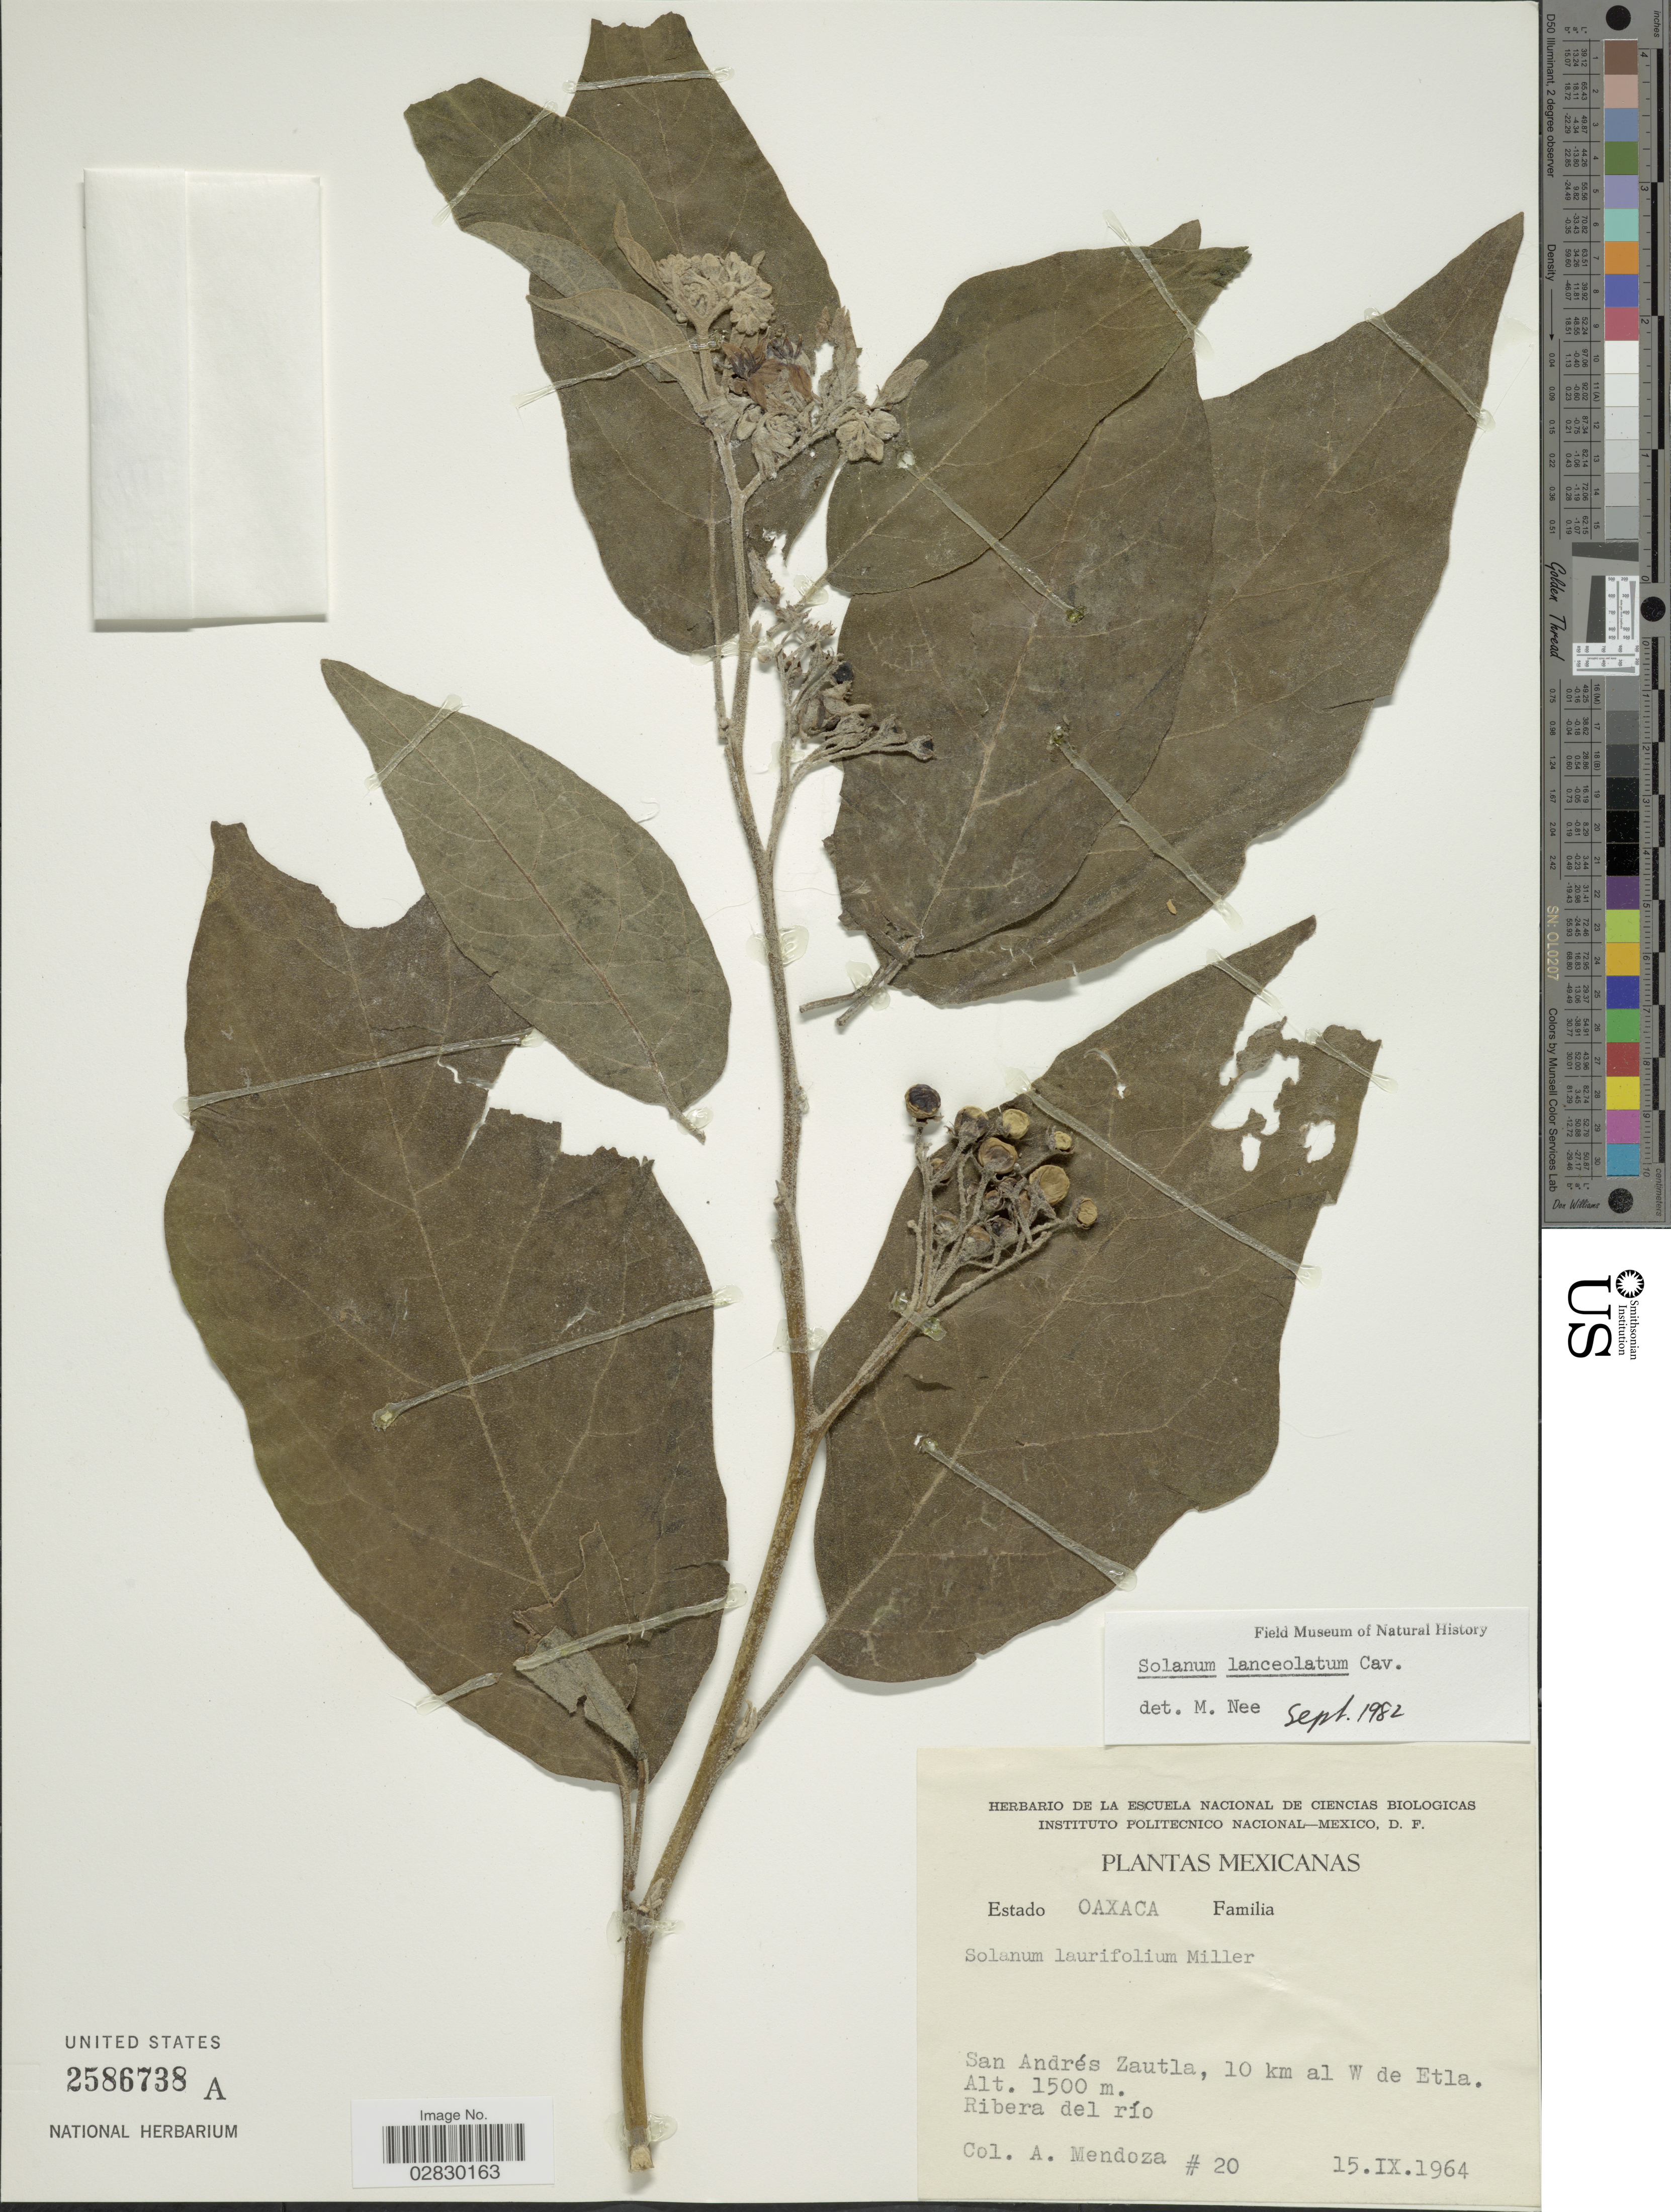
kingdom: Plantae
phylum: Tracheophyta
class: Magnoliopsida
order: Solanales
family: Solanaceae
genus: Solanum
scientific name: Solanum lanceolatum Berthault, nom. illeg.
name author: Berthault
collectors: A. Mendoza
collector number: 20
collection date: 1964-09-15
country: Mexico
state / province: Oaxaca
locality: San Andrés Zautla, 10 km al W de Etla. Ribera del río.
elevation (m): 1500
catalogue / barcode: US 2586738A